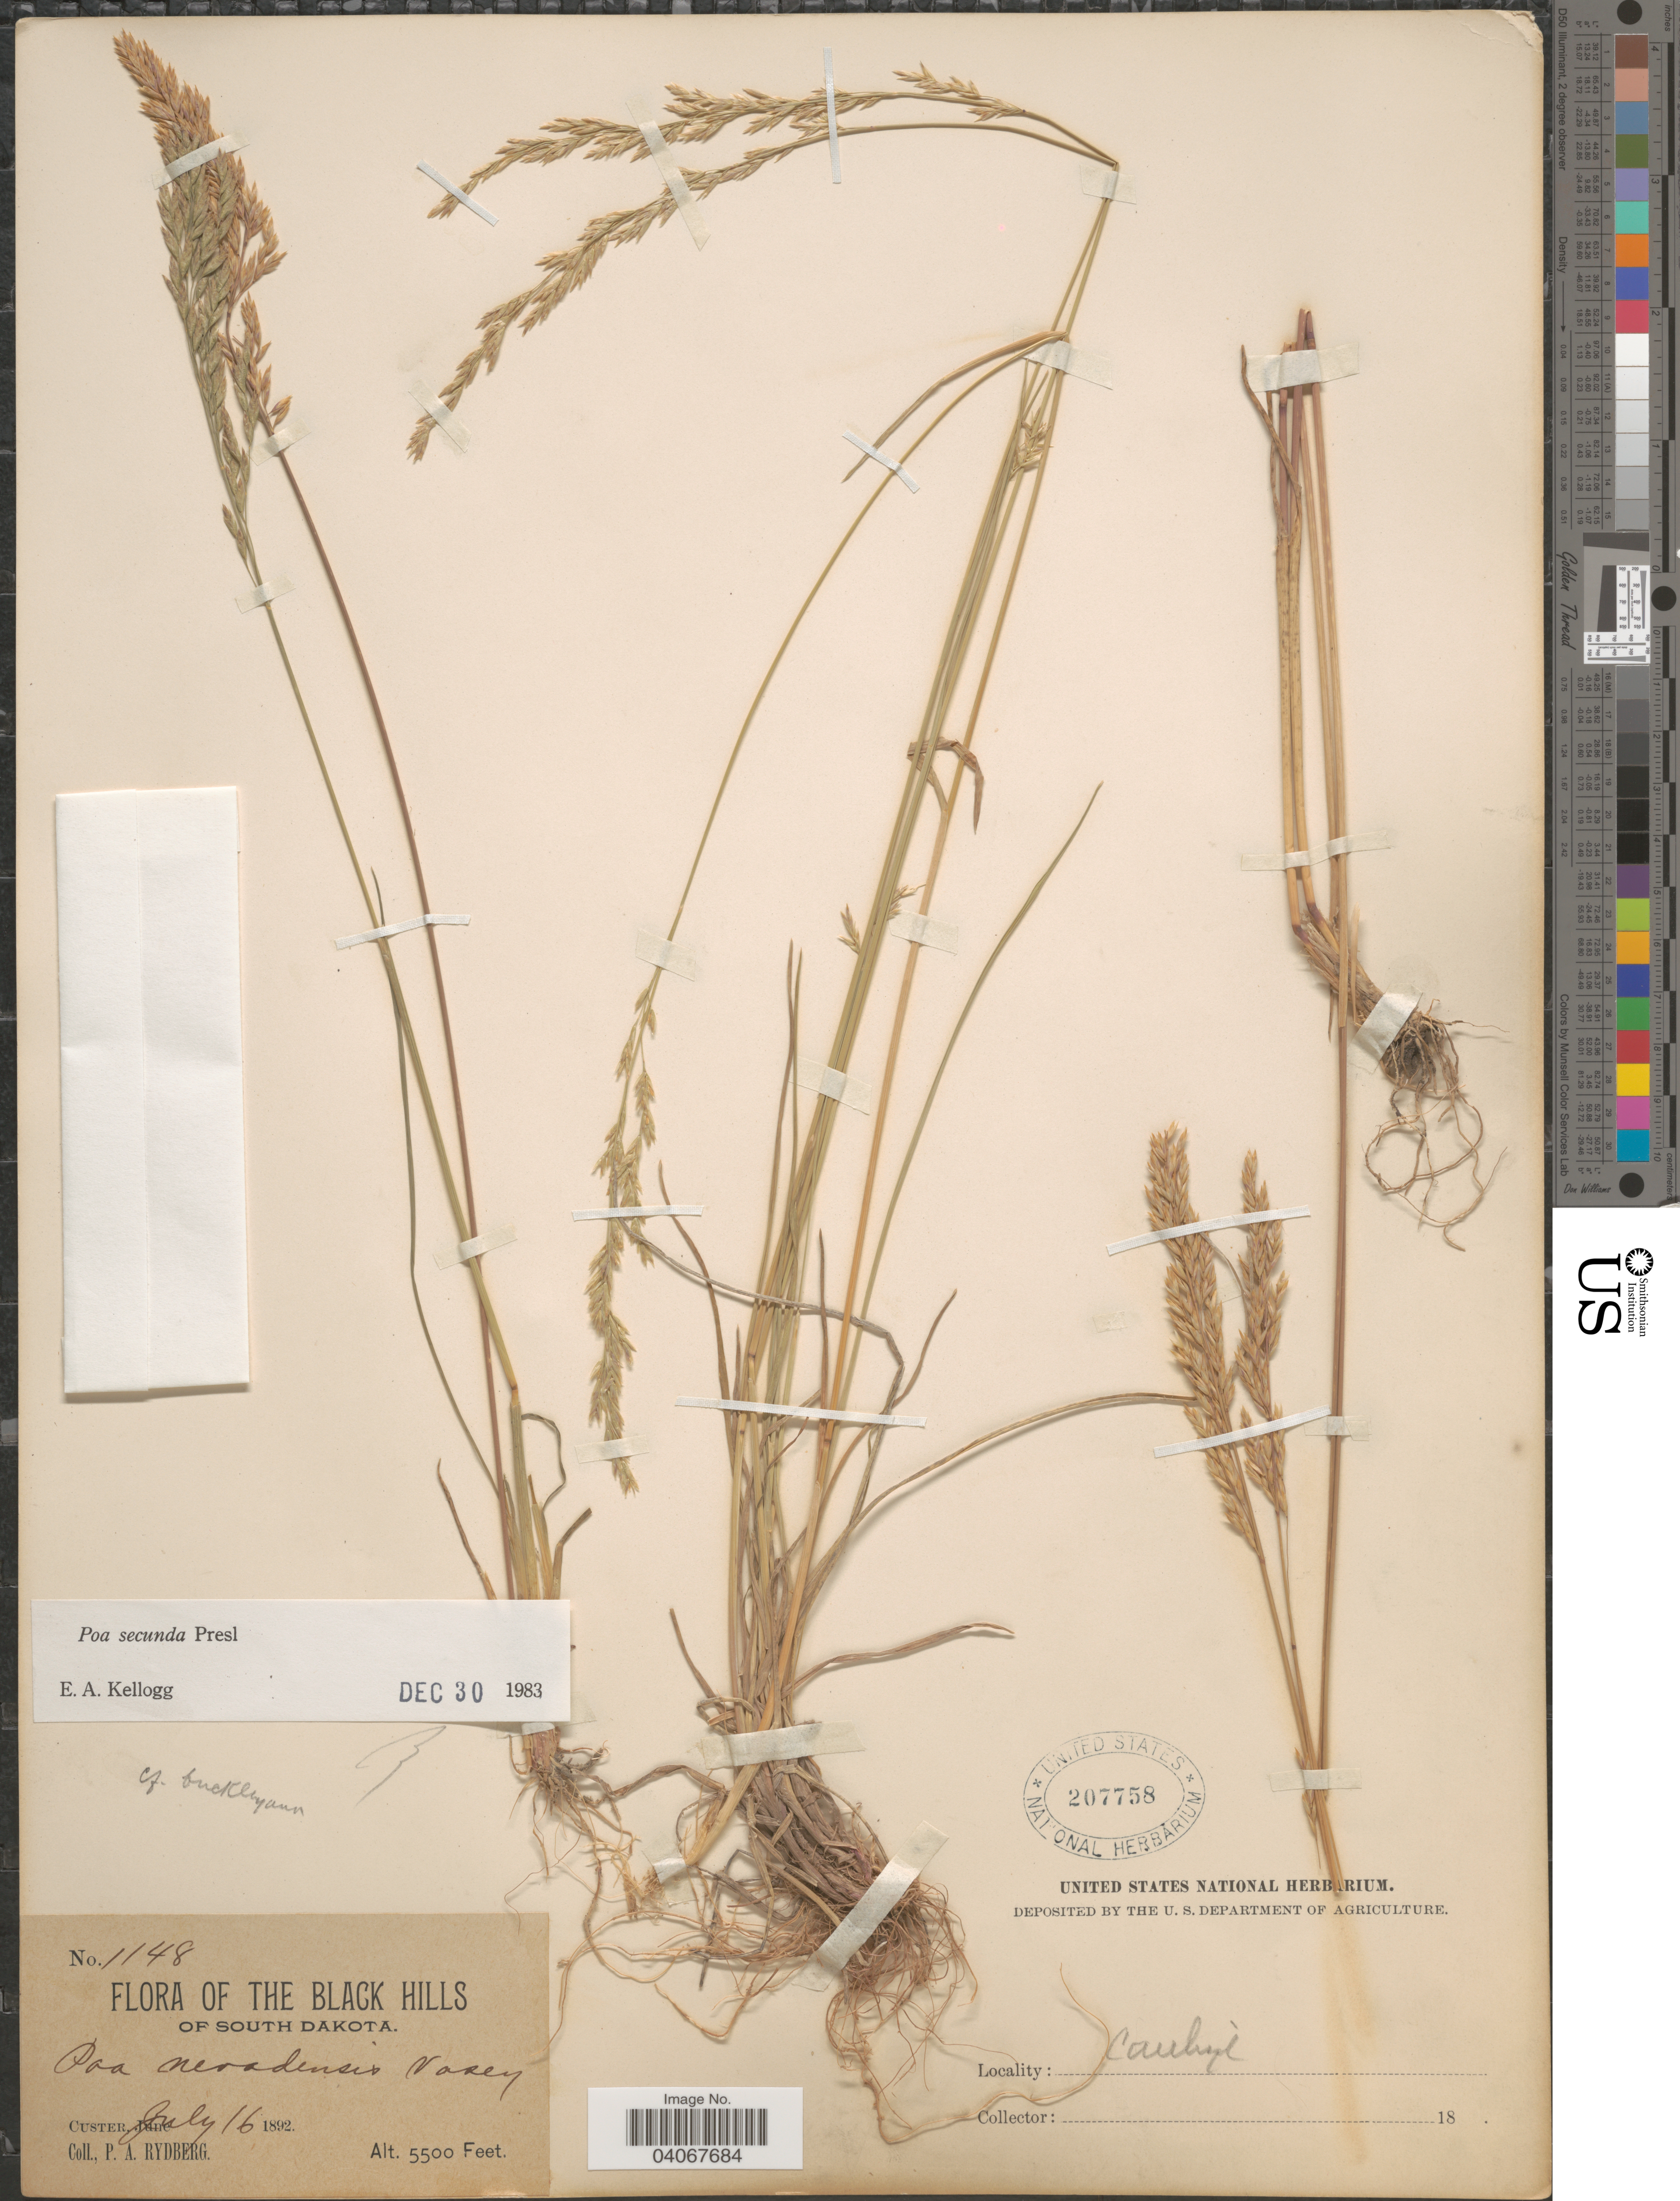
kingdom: Plantae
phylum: Tracheophyta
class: Liliopsida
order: Poales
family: Poaceae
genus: Poa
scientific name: Poa secunda subsp. secunda var. secunda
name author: J. Presl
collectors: P. A. Rydberg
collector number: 1148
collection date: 1892-07-16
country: United States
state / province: South Dakota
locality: The Black Hills of South Dakota.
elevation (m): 1676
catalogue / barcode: US 207758